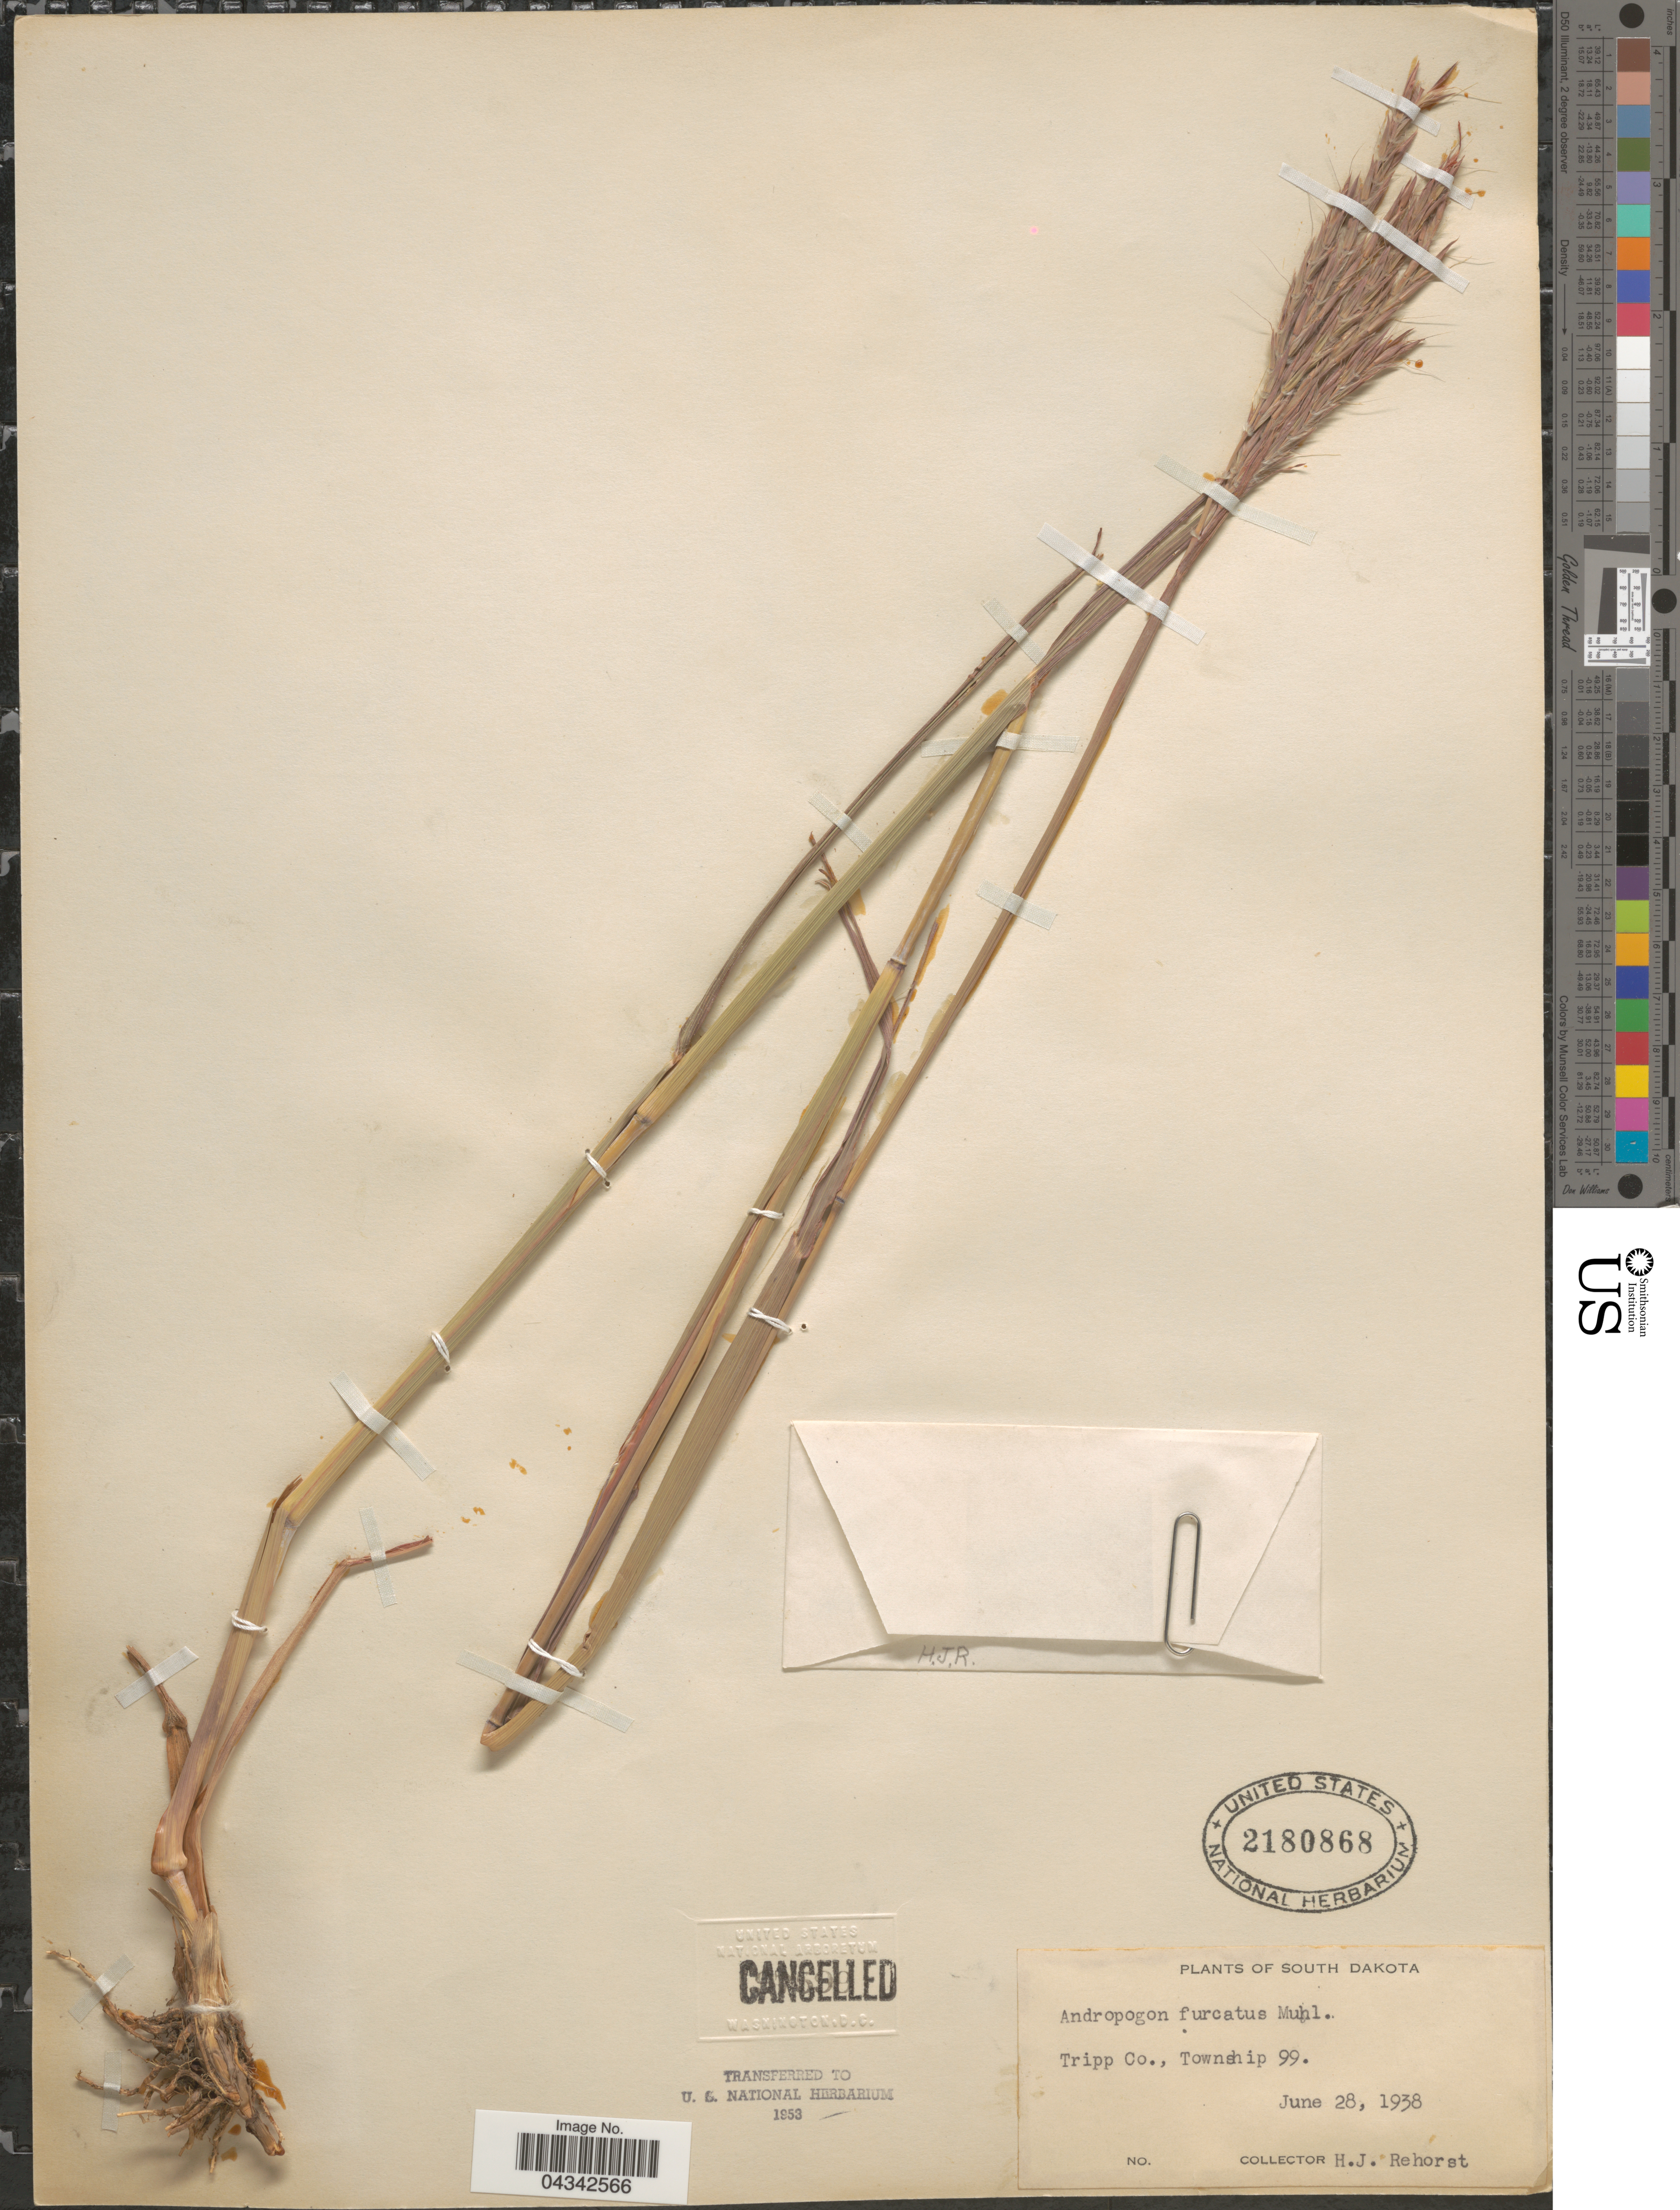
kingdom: Plantae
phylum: Tracheophyta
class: Liliopsida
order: Poales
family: Poaceae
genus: Andropogon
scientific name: Andropogon gerardii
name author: Vitman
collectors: H. Rehorst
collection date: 1938-06-28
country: United States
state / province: South Dakota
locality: Tripp Co., Township 99.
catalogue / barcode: US 2180868